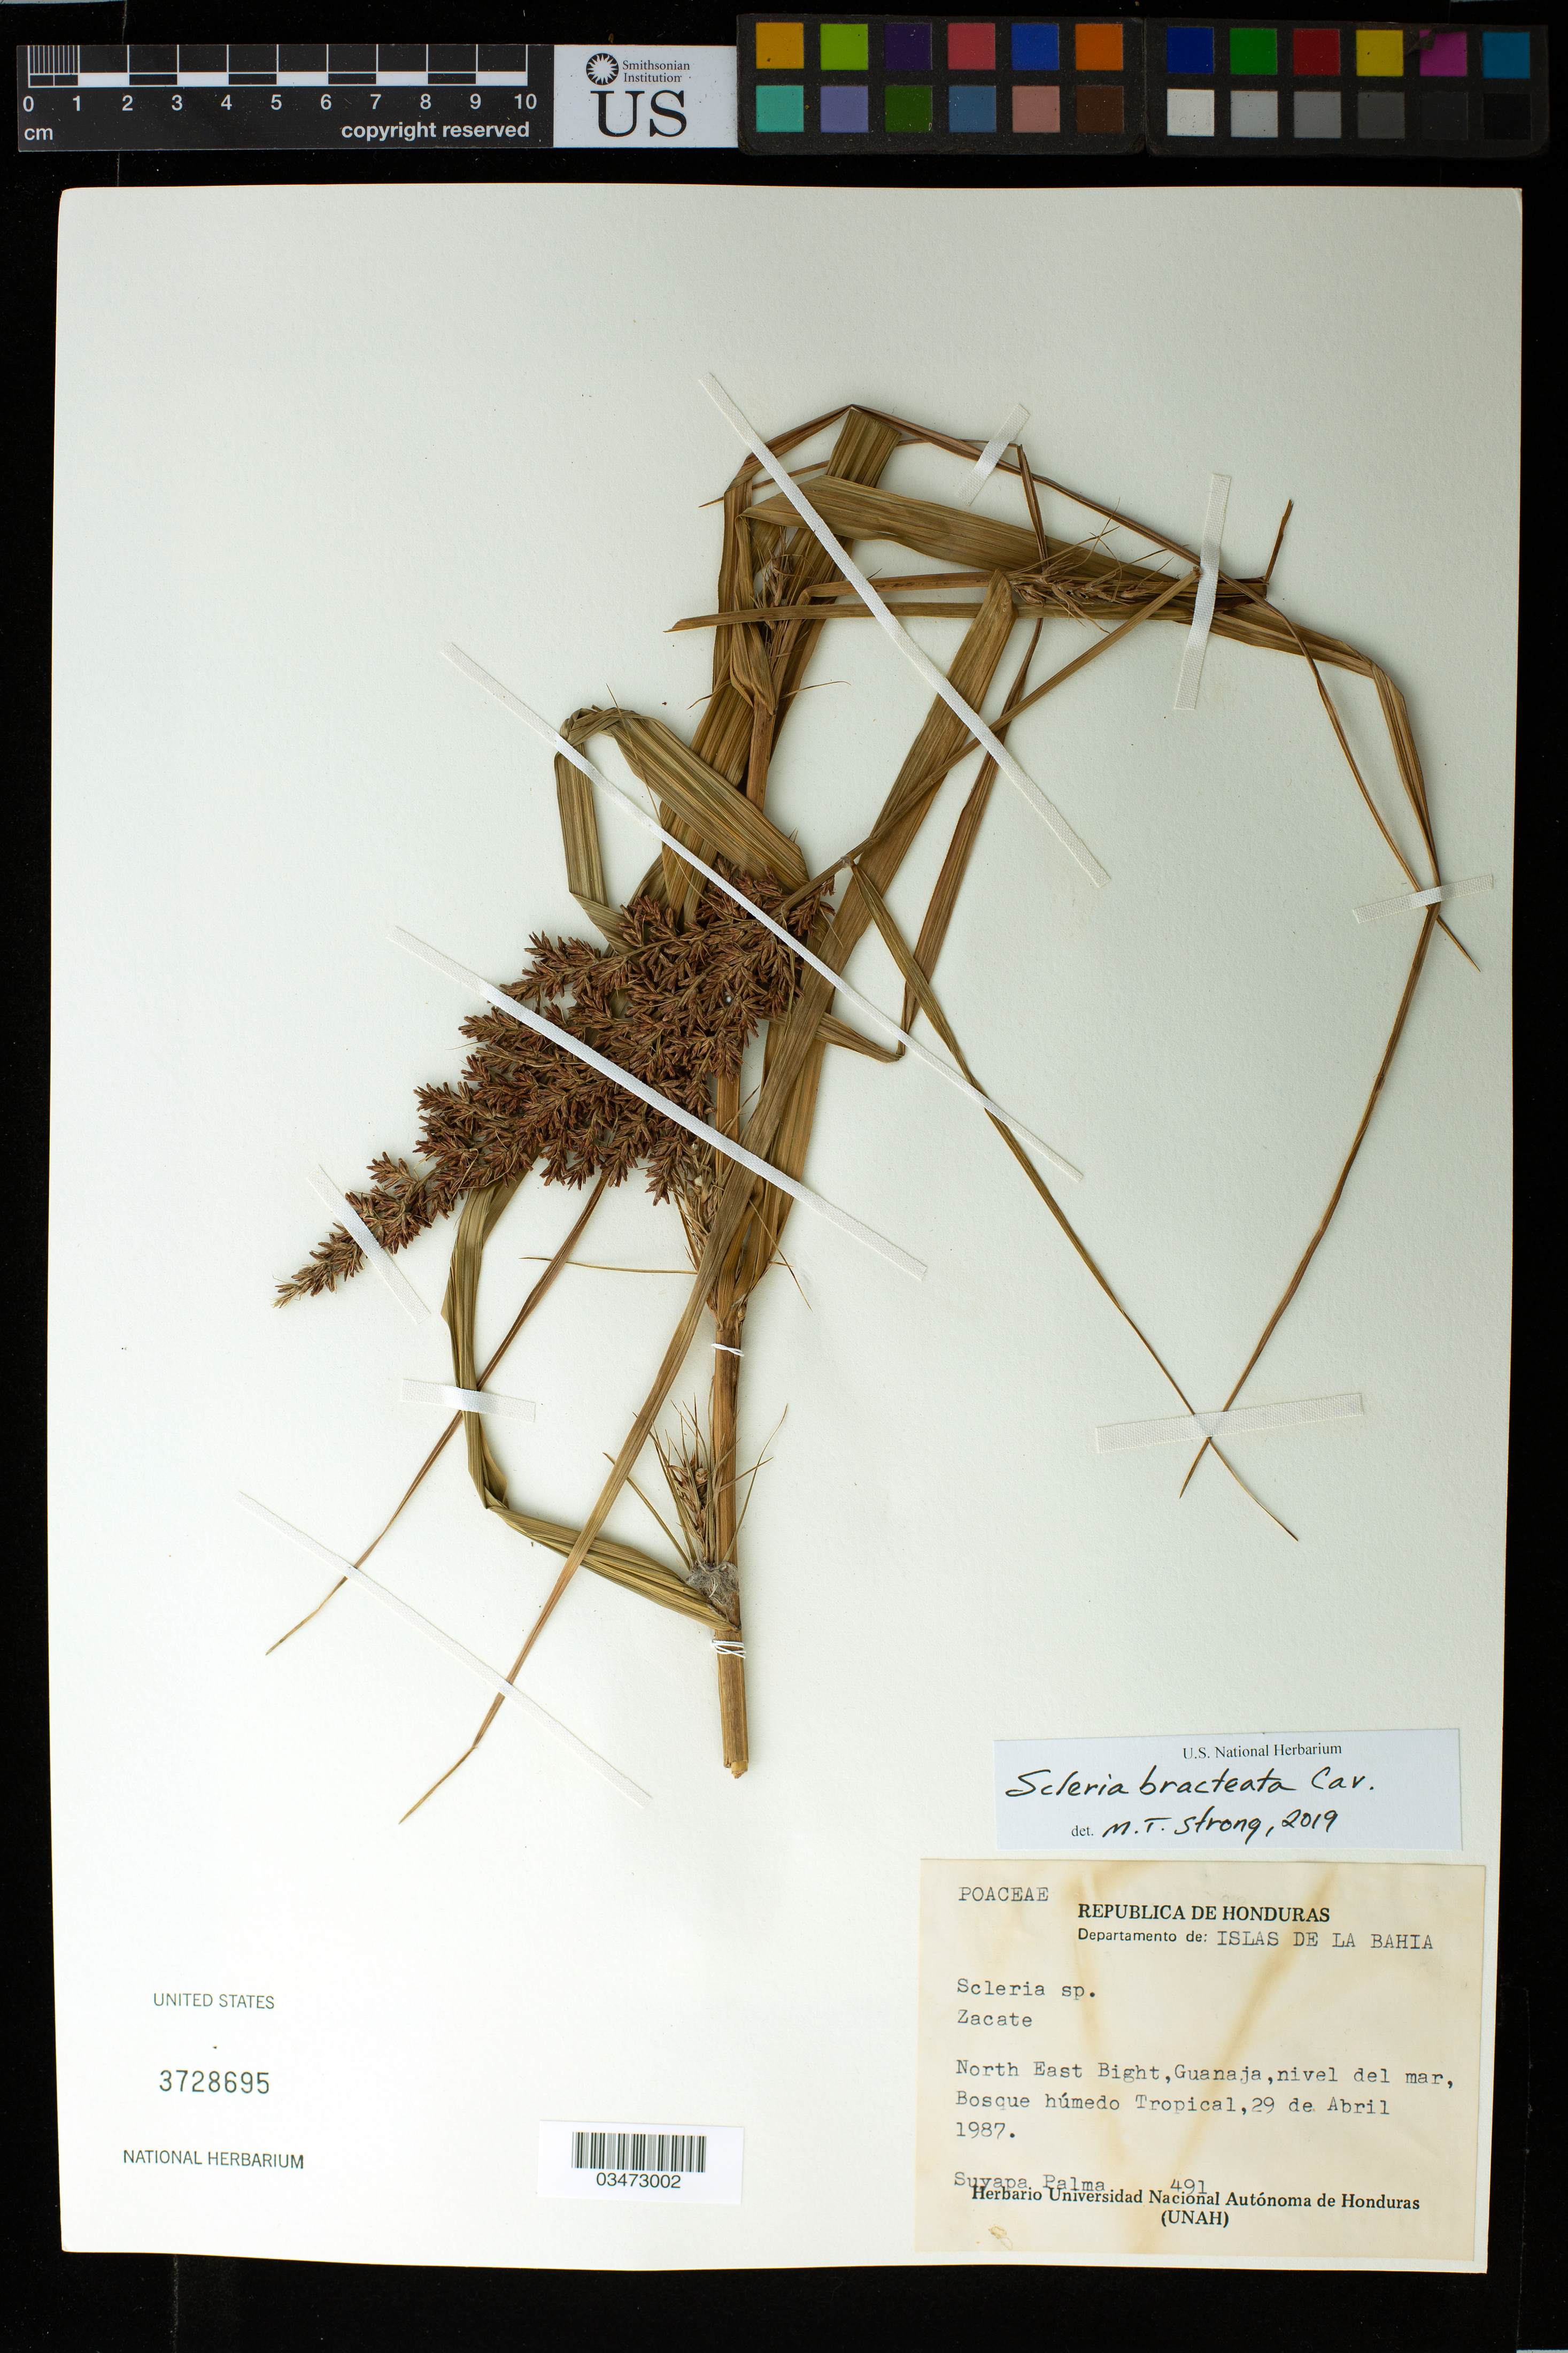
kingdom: Plantae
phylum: Tracheophyta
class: Liliopsida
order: Poales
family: Cyperaceae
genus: Scleria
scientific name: Scleria bracteata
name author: Cav.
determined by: Strong, Mark T., (BOT), Smithsonian Institution - National Museum of Natural History (UNITED STATES)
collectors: S. Palma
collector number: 491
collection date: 1987-04-29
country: Honduras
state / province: Islas de la Bahía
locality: North East Bight, Guanaja, nivel del mar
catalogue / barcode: US 3728695